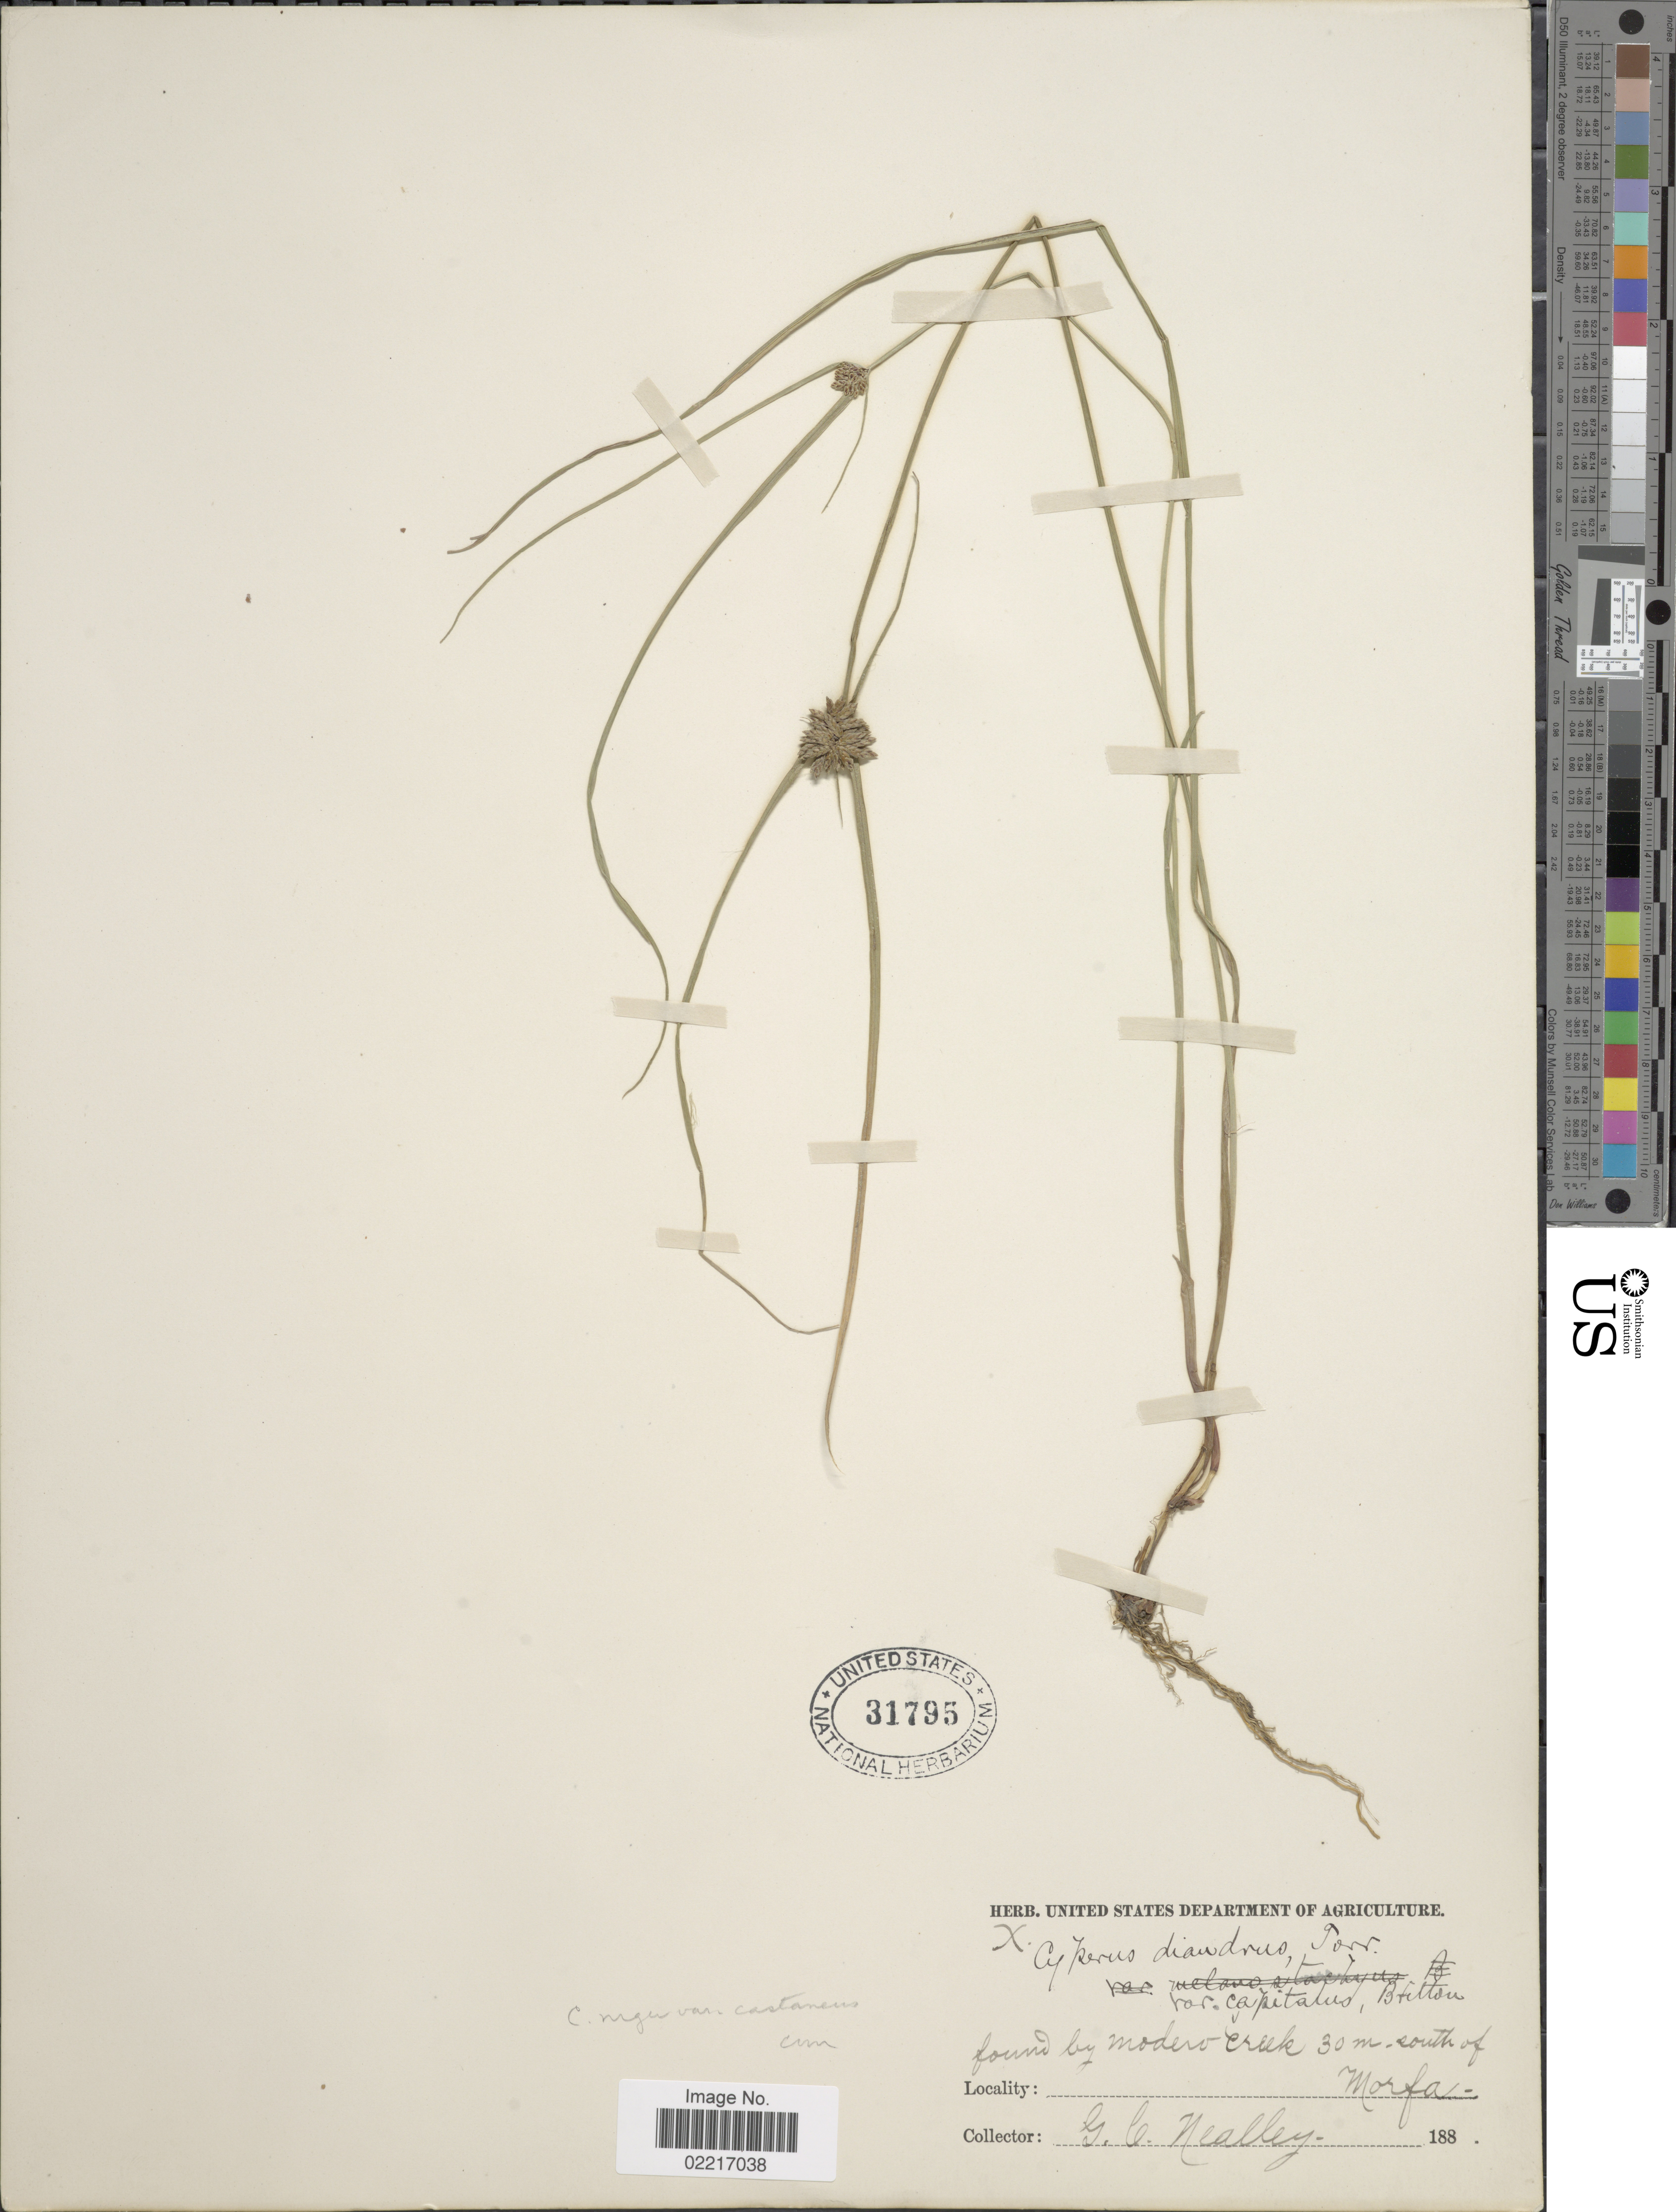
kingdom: Plantae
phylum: Tracheophyta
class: Liliopsida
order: Poales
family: Cyperaceae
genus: Cyperus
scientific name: Cyperus niger var. capitatus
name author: (Britton) O'Neill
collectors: G. C. Nealley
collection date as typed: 188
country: United States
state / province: Texas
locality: By Modero Creek, 30 m. south of Marfa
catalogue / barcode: US 31795